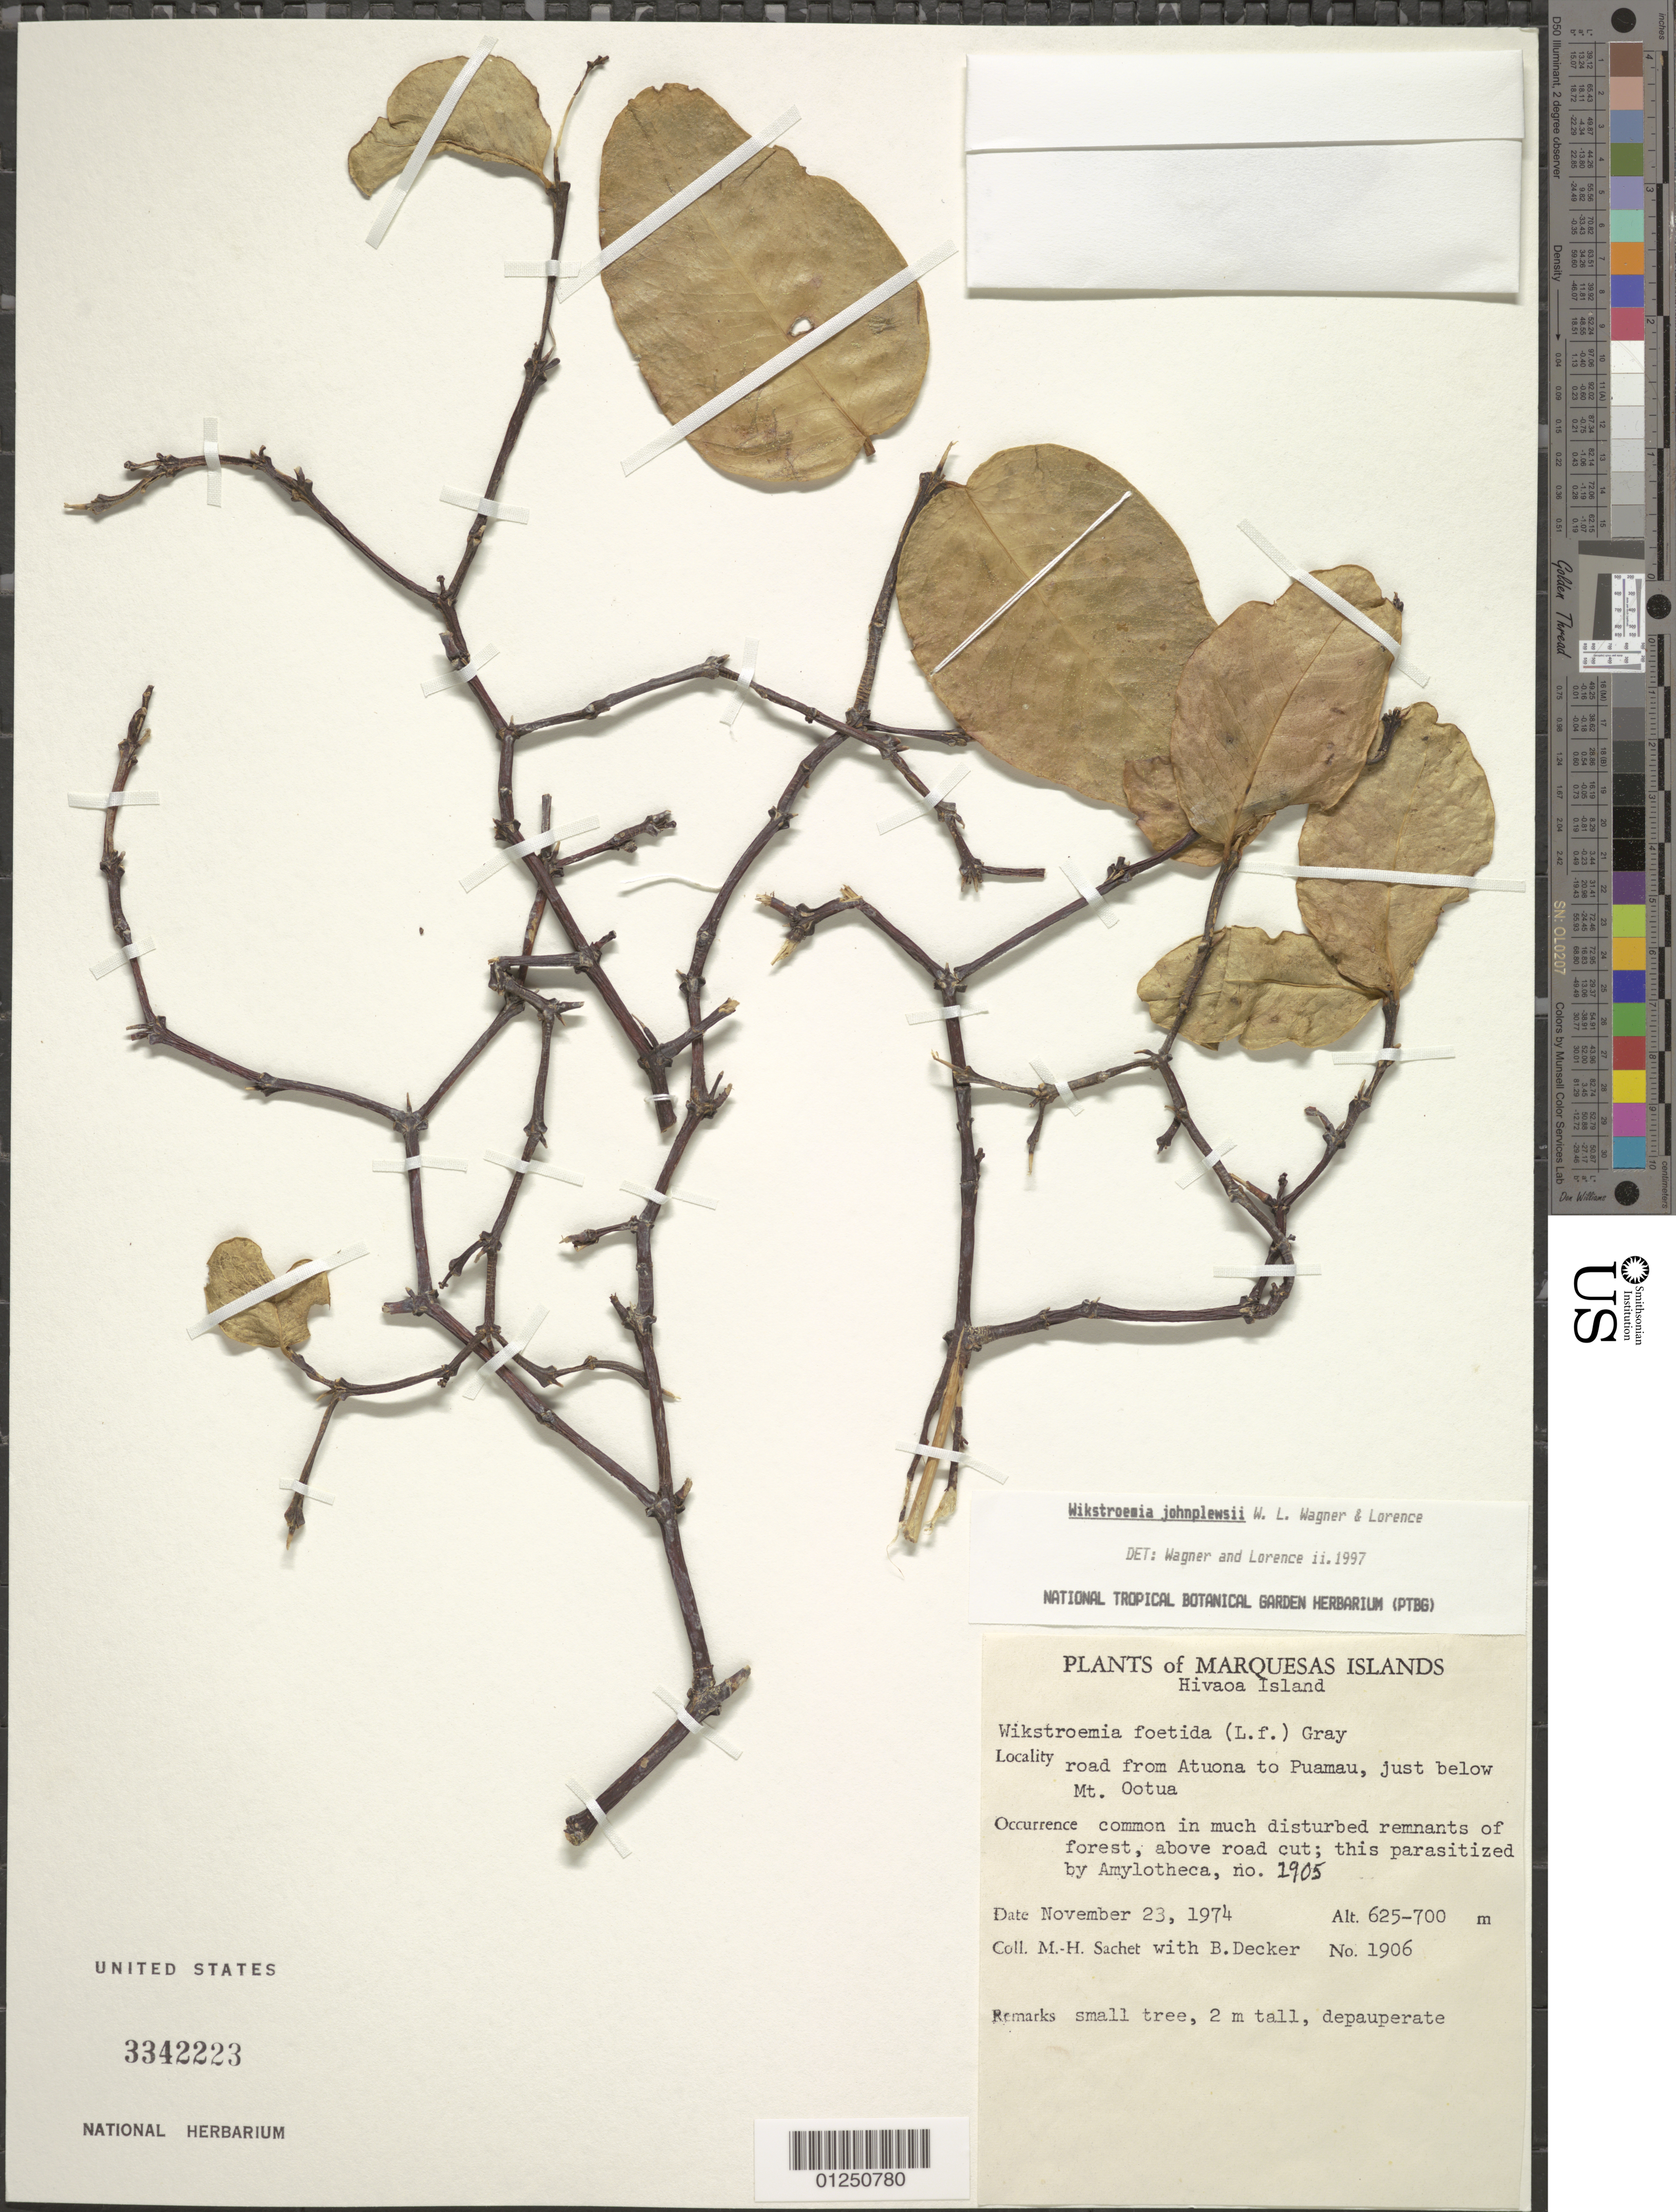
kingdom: Plantae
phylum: Tracheophyta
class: Magnoliopsida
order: Malvales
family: Thymelaeaceae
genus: Wikstroemia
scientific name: Wikstroemia johnplewsii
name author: W.L. Wagner & Lorence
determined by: Wagner, W. L.; Lorence, David H.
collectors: M.-H. Sachet & B. G. Decker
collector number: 1906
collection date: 1974-11-23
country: French Polynesia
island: Hiva Oa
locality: road from Atuona to Puamau, just below Mt. Ootua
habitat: Common in much disturbed remnants of forest, above road cut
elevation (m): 625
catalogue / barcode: US 3342223